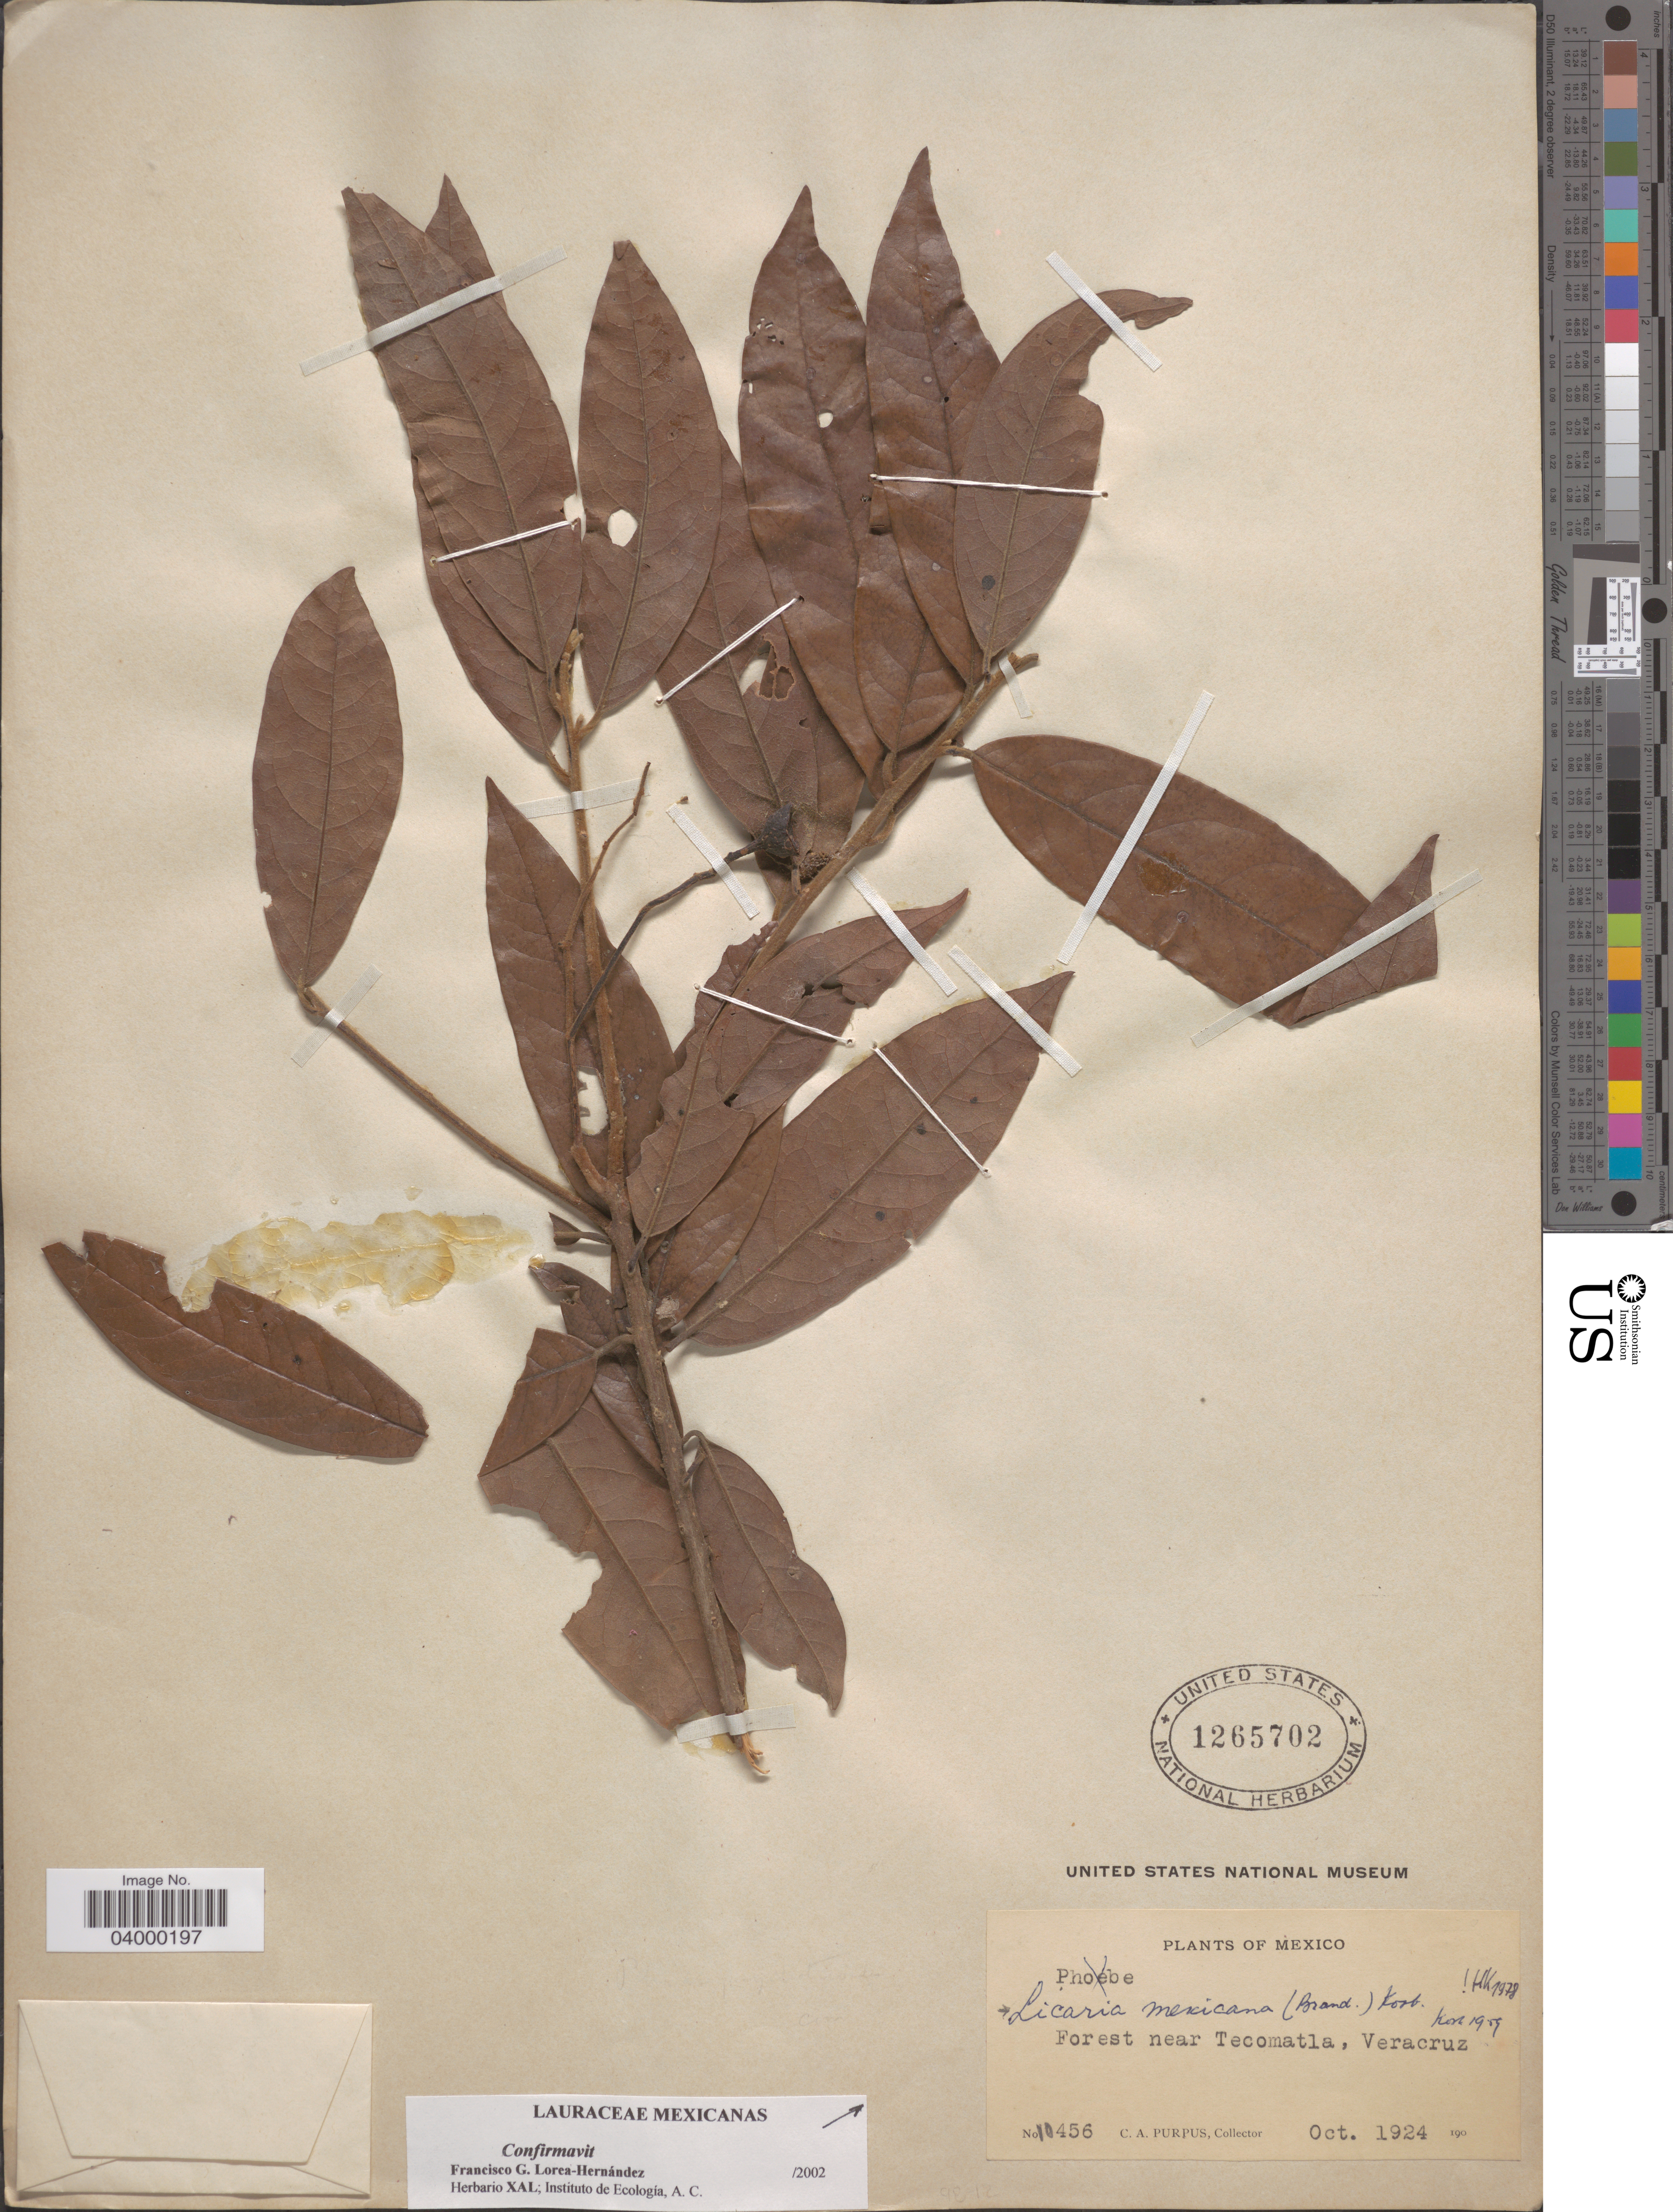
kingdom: Plantae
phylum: Tracheophyta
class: Magnoliopsida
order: Laurales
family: Lauraceae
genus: Licaria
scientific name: Licaria mexicana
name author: (Brandegee) Kosterm.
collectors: C. A. Purpus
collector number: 10456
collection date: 1924-10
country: Mexico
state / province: Veracruz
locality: Forest near Tecomatla, Veracruz.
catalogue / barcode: US 1265702